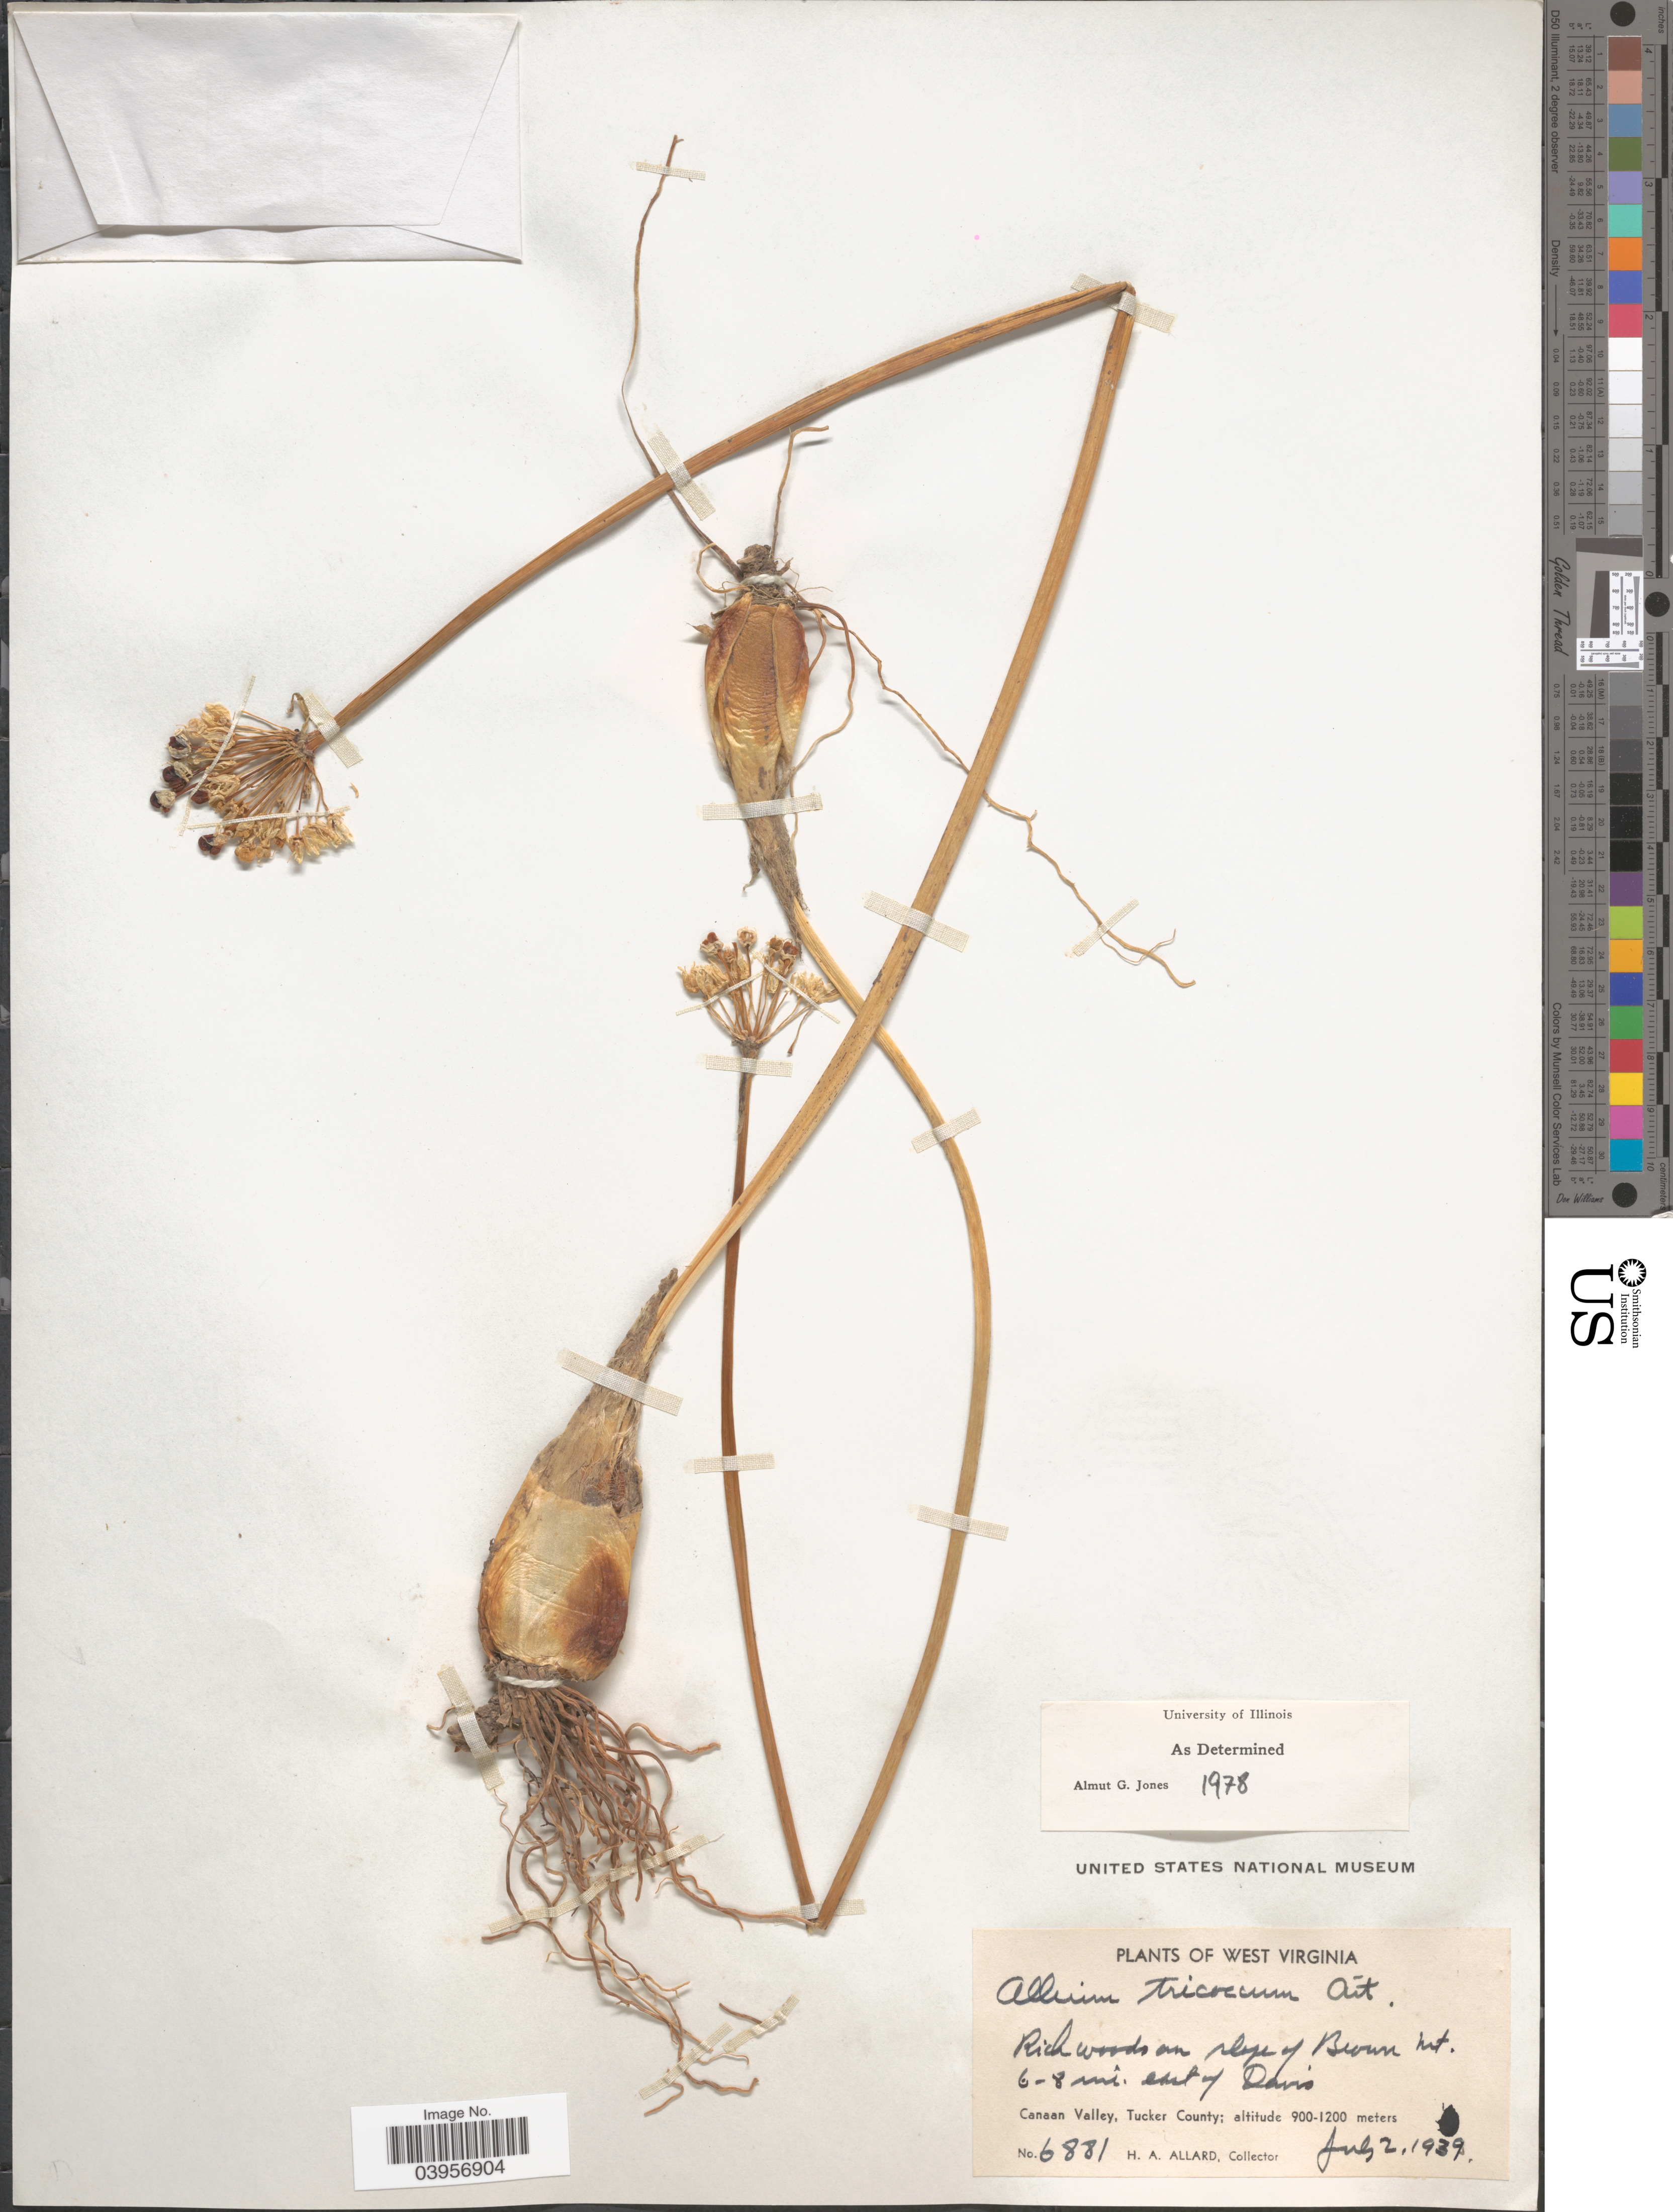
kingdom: Plantae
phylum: Tracheophyta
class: Liliopsida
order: Asparagales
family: Amaryllidaceae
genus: Allium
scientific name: Allium tricoccum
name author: Aiton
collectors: H. A. Allard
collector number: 6881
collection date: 1939-07-02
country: United States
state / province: West Virginia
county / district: Tucker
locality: Rich woods on slope of Brown Mt. 6-8 mi. east of Davis. Canaan Valley, Tucker County.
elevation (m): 900